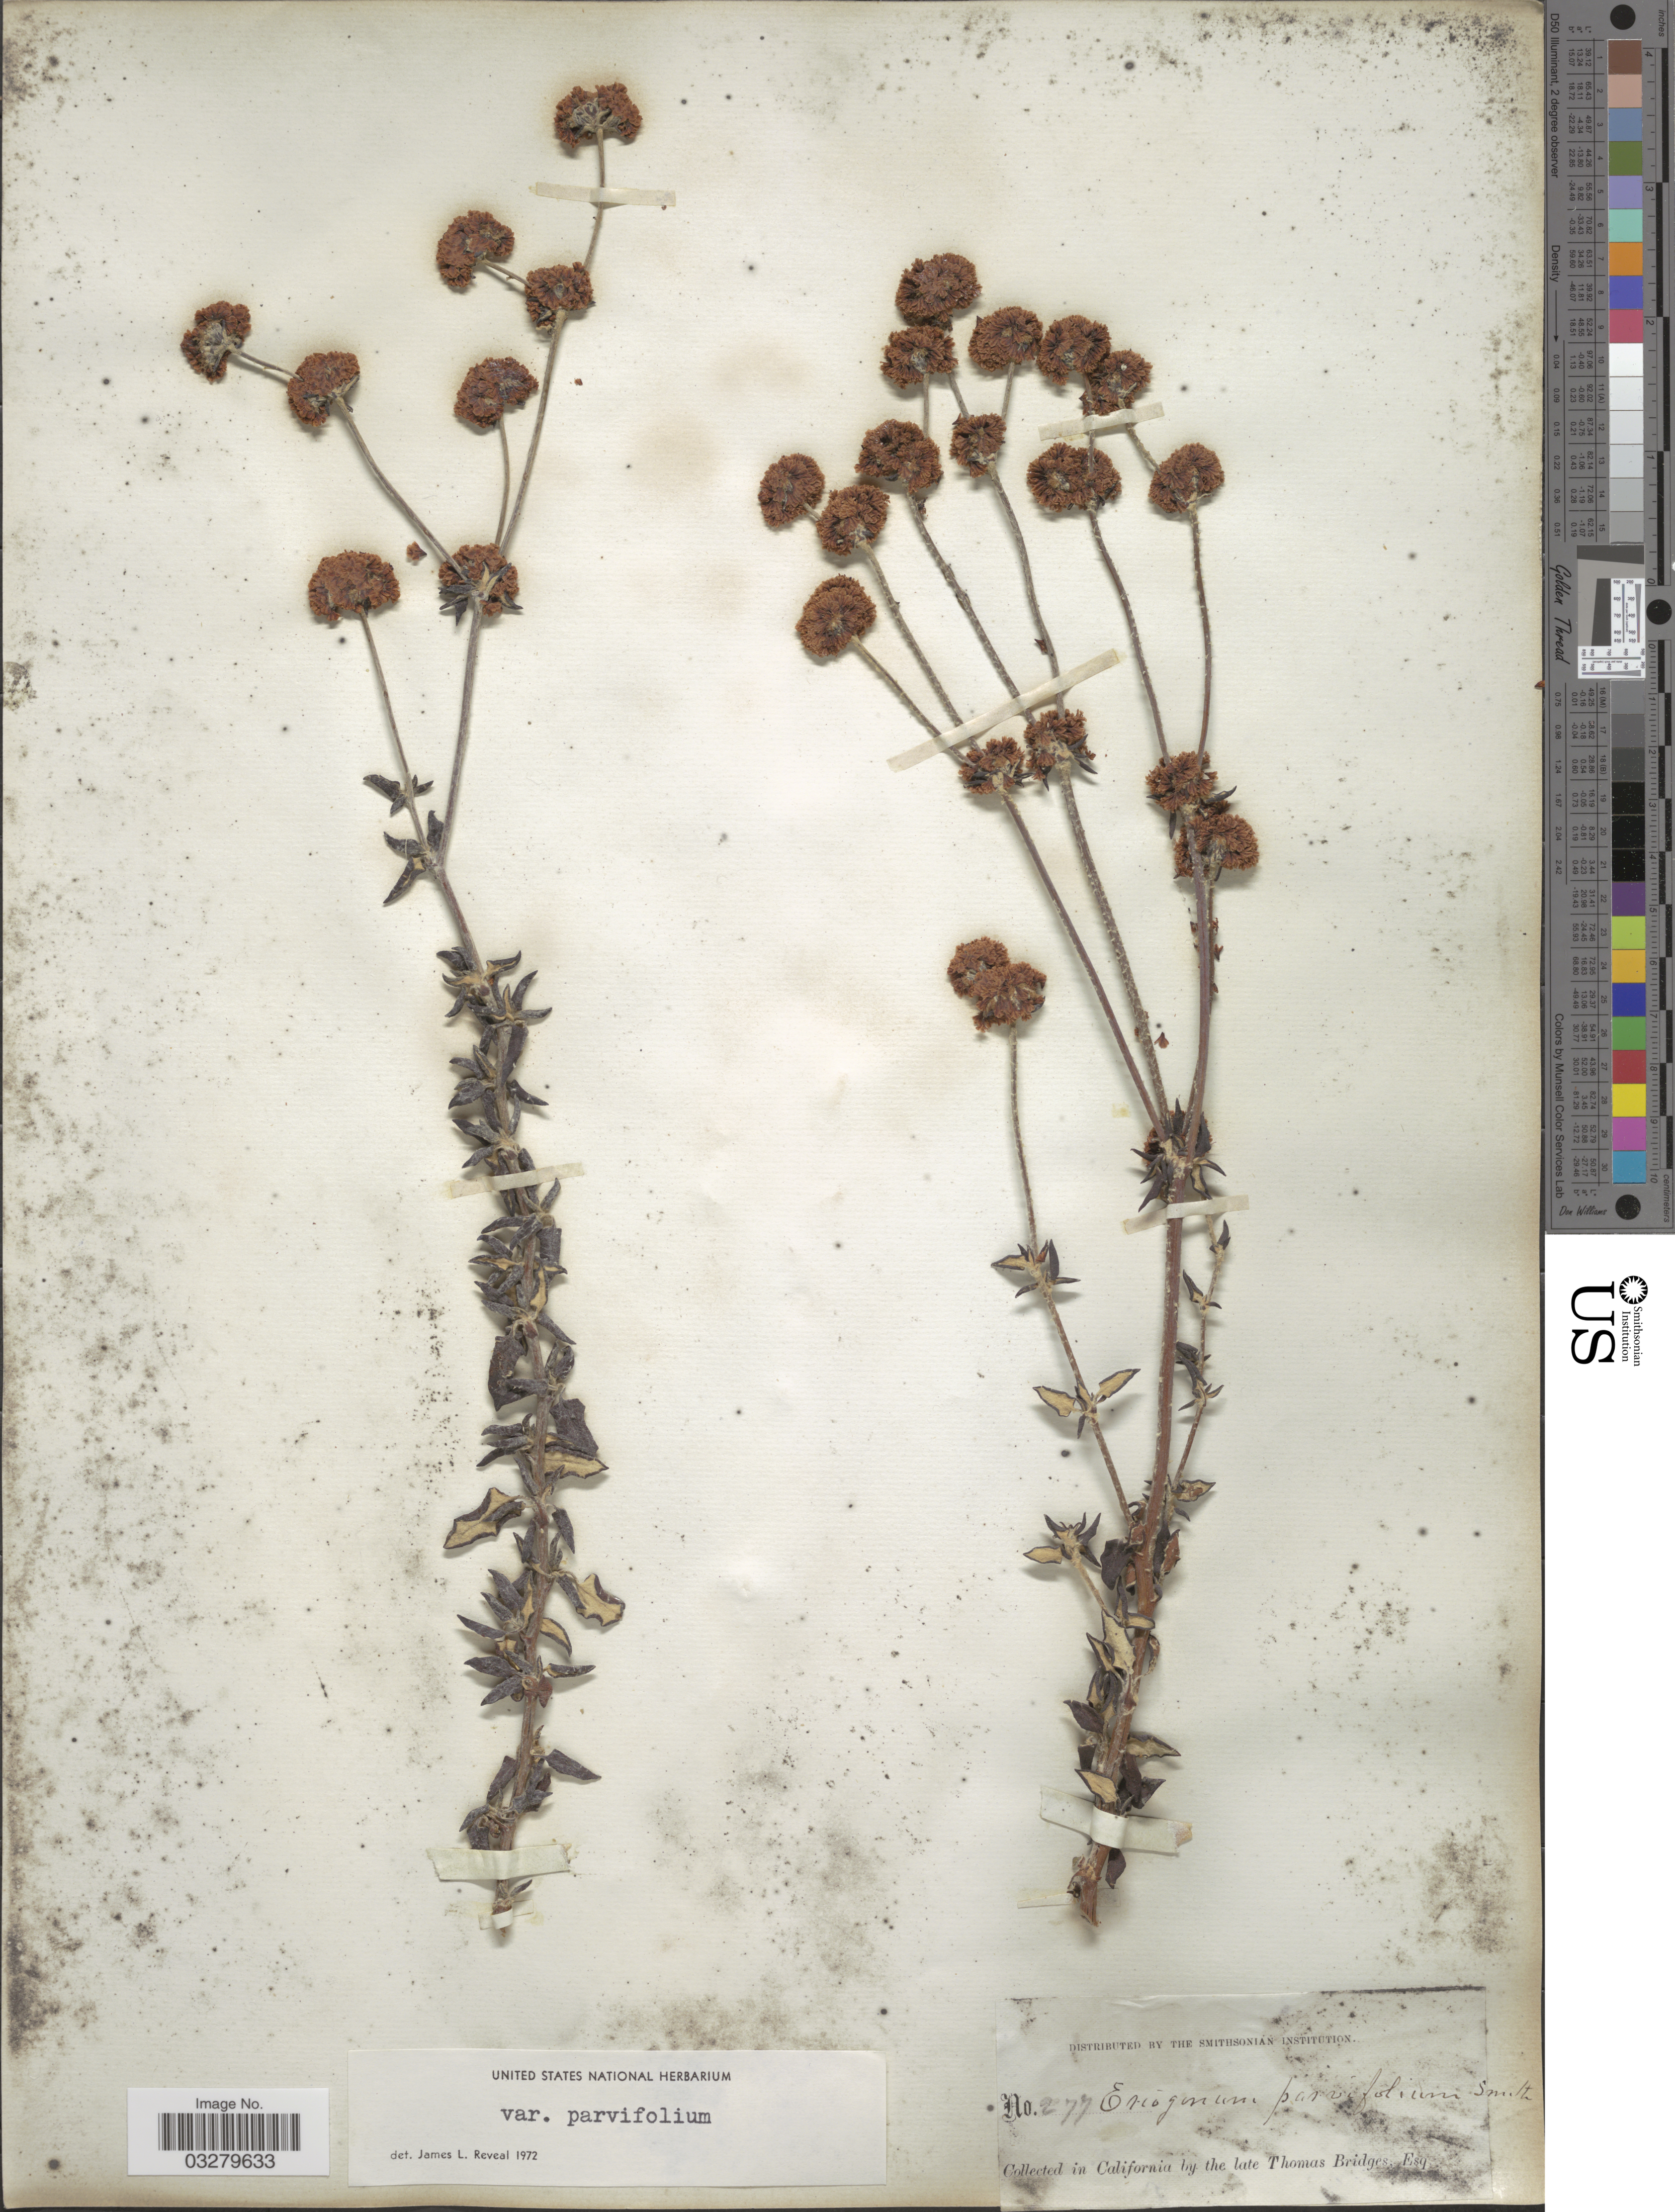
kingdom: Plantae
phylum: Tracheophyta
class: Magnoliopsida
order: Caryophyllales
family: Polygonaceae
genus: Eriogonum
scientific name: Eriogonum parviflorum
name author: Nutt.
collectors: T. Bridges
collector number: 277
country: United States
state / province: California